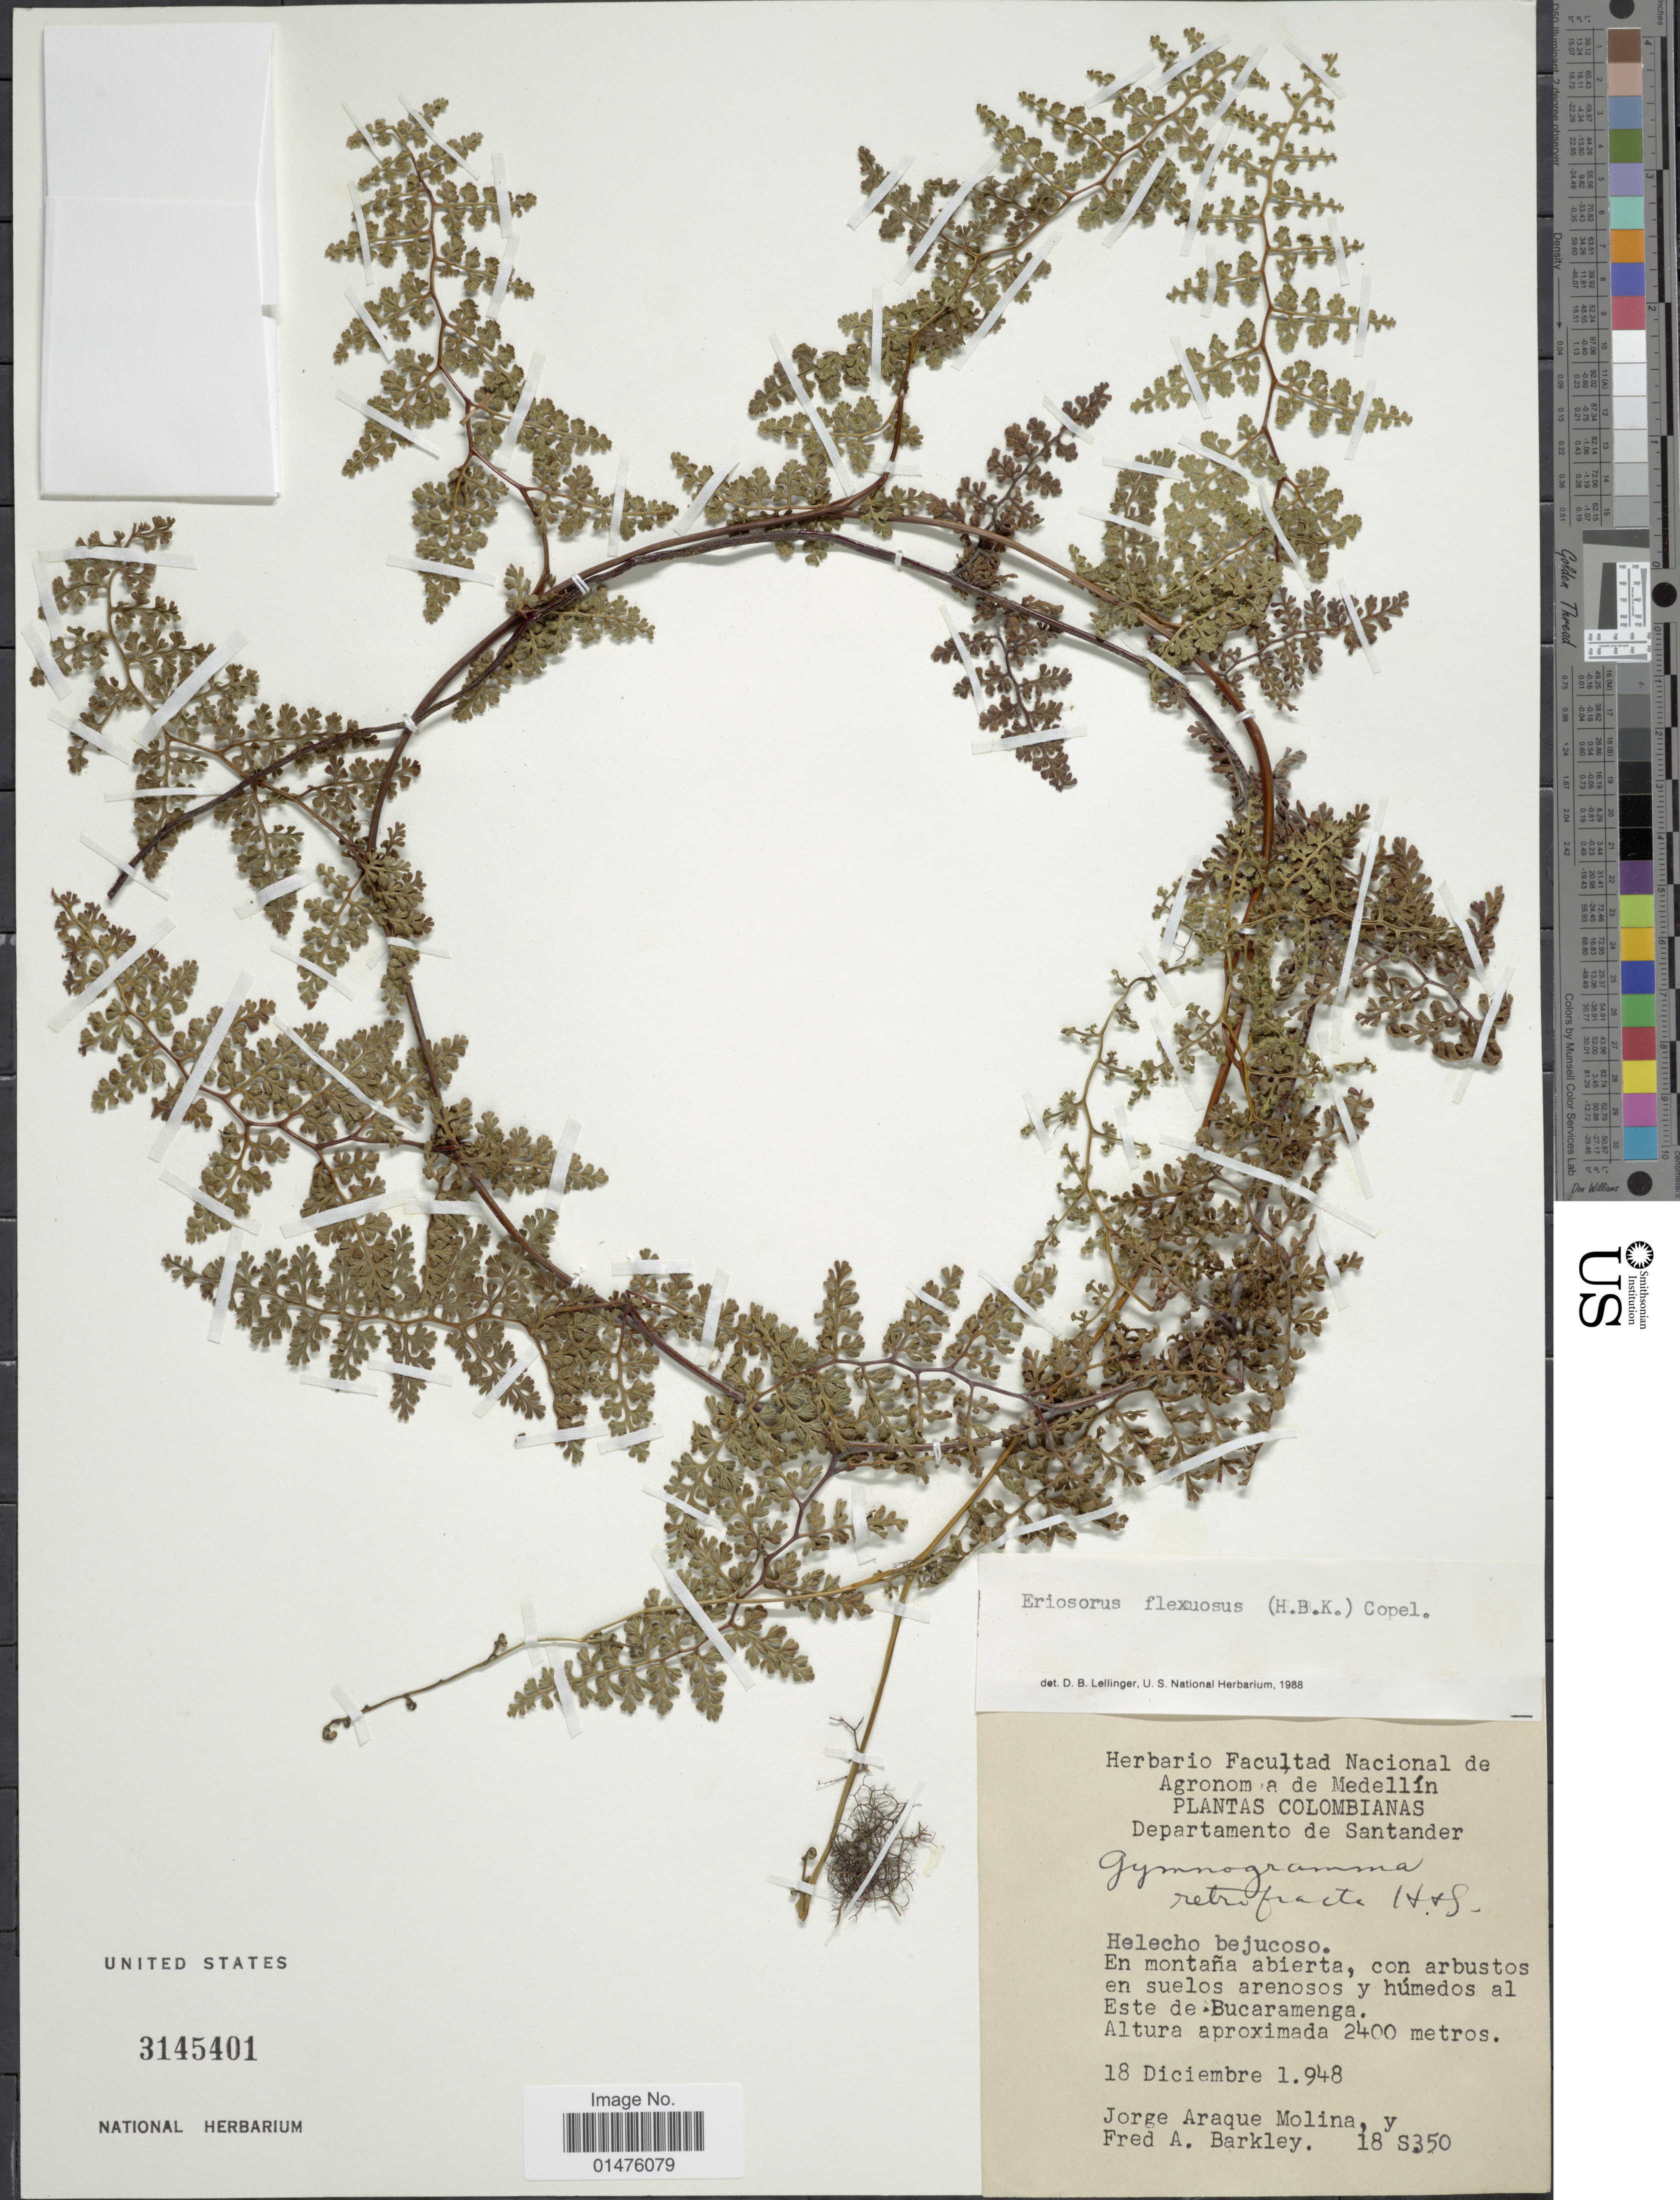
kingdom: Plantae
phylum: Tracheophyta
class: Polypodiopsida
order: Polypodiales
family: Pteridaceae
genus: Jamesonia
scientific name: Jamesonia flexuosa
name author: (Humb. & Bonpl.) Christenh.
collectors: J. A. Molina & F. A. Barkley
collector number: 18S350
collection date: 1948-12-18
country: Colombia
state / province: Santander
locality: Departamento de Santander, En montaña abierta, con arbustros en suelos arenosos y húmedos al Este de Bucaramenga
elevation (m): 2400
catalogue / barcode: US 3145401